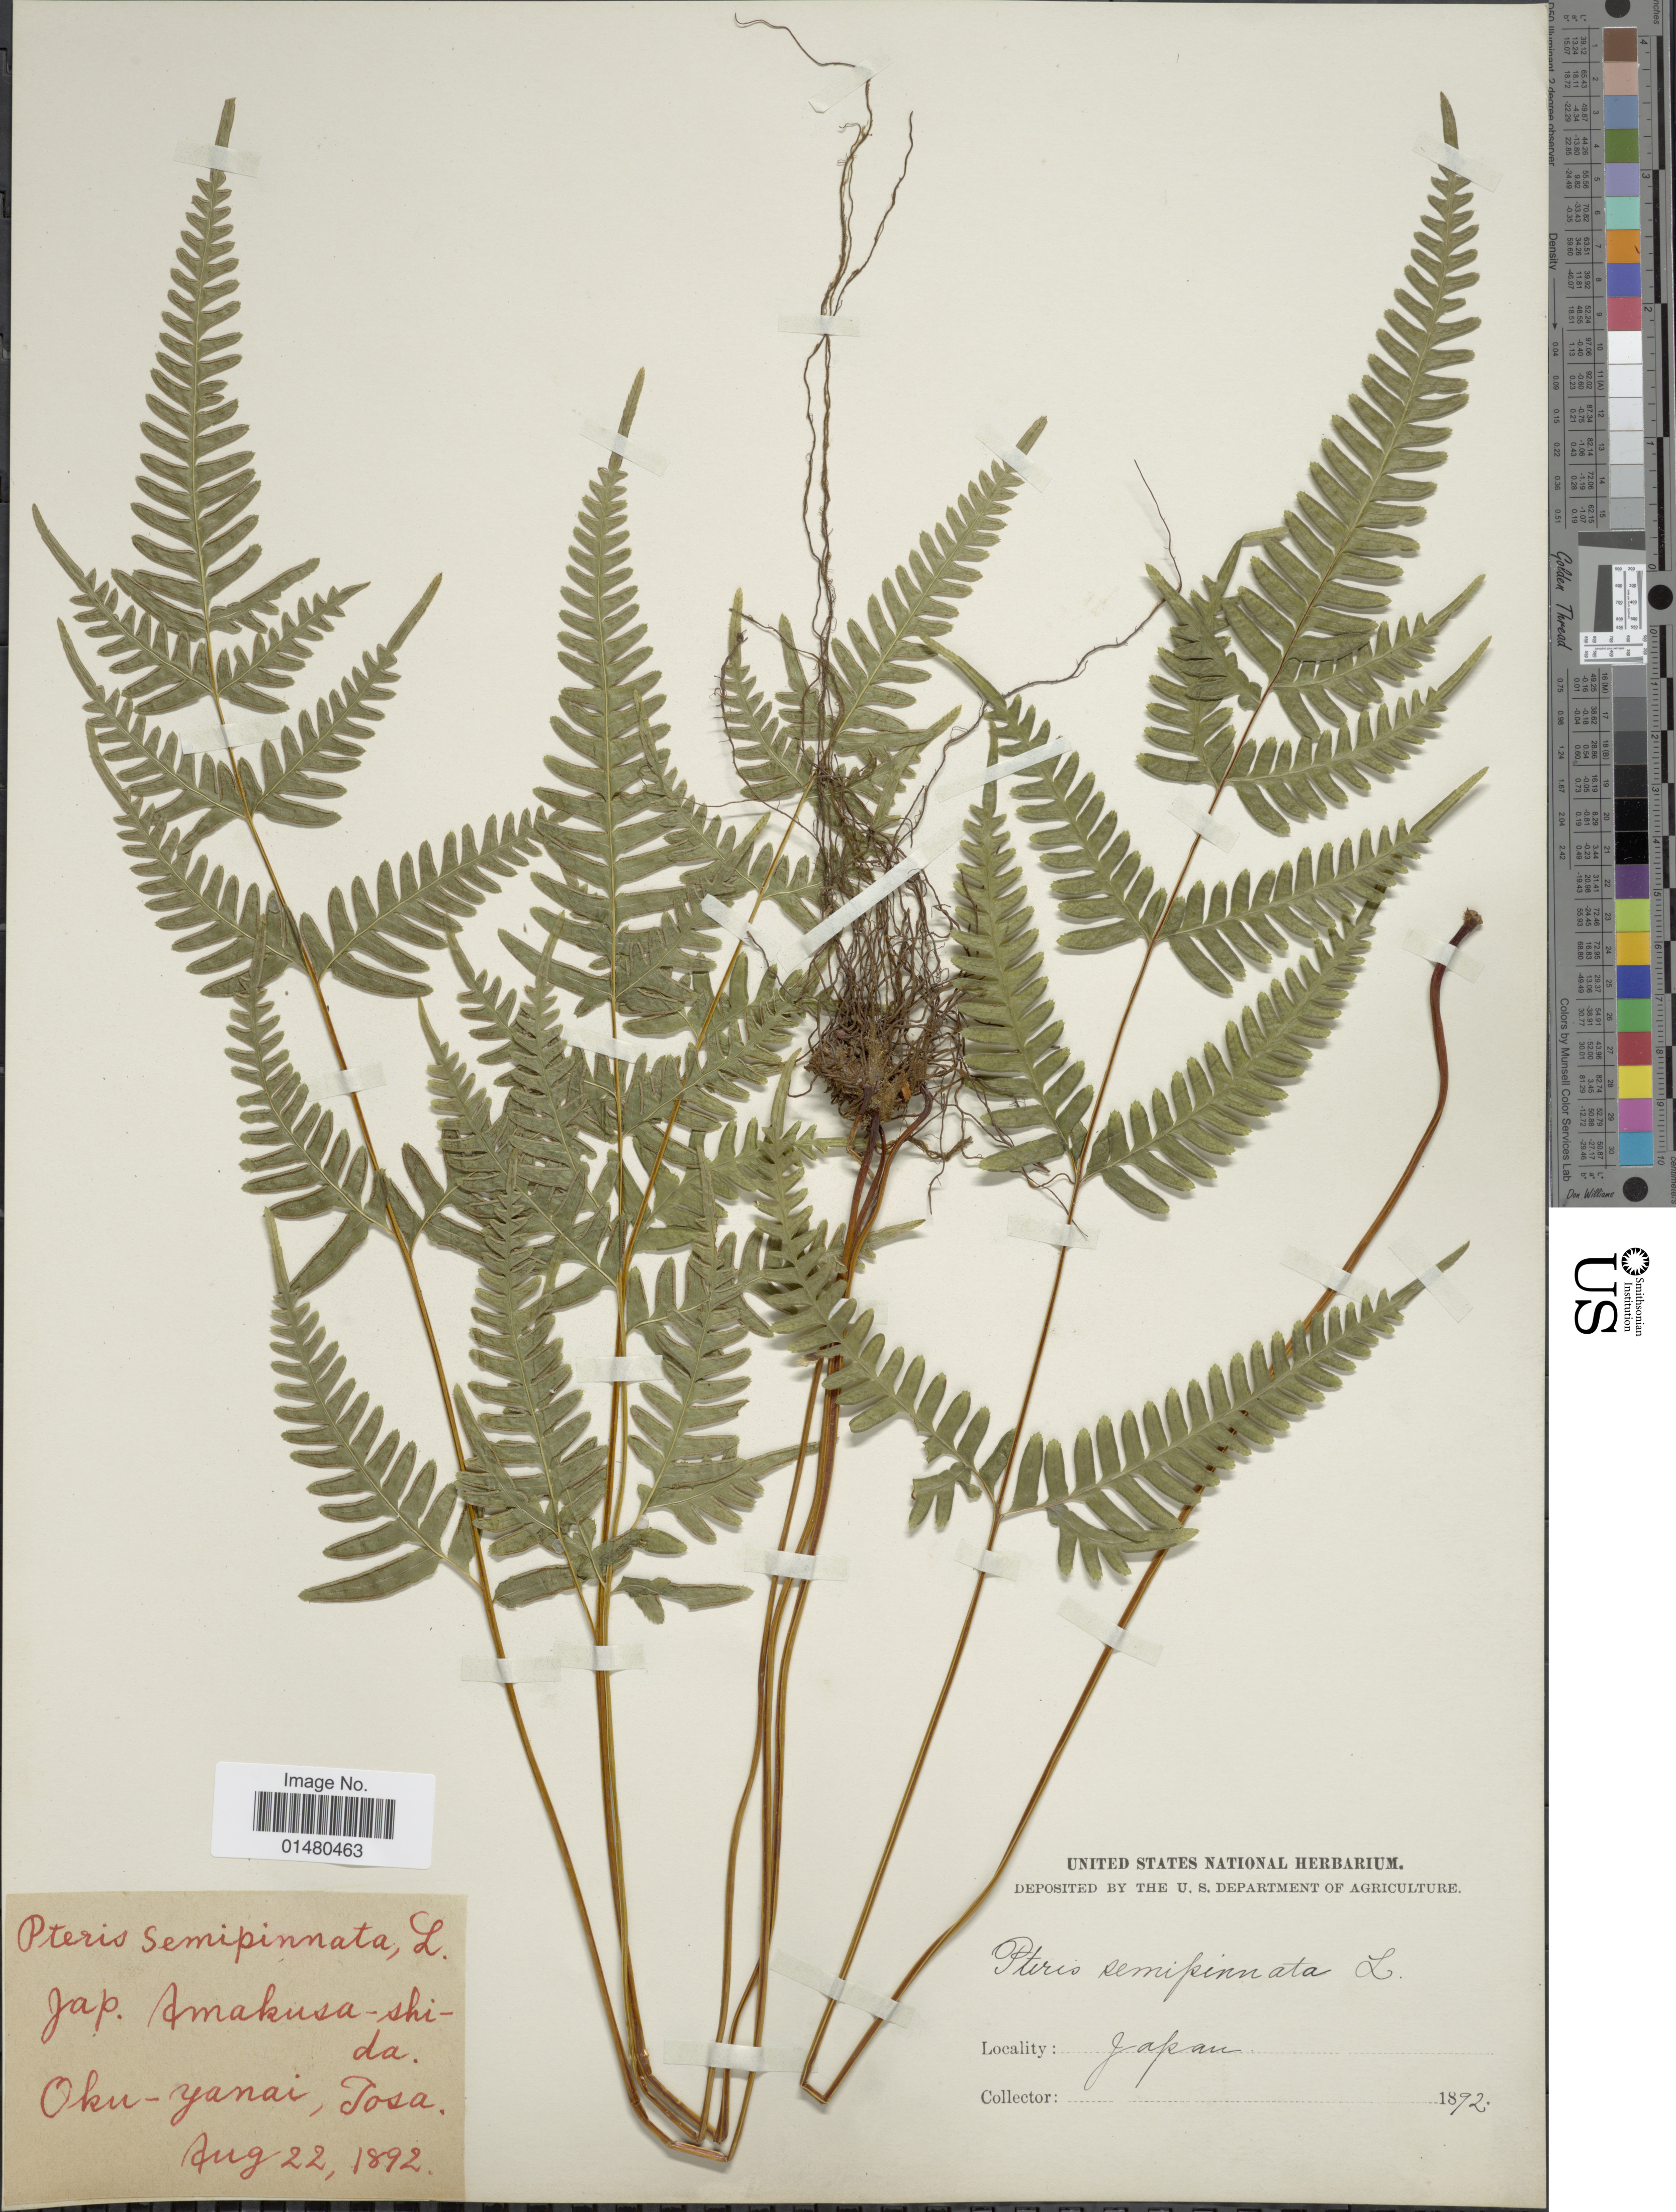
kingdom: Plantae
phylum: Tracheophyta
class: Polypodiopsida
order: Polypodiales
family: Pteridaceae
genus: Pteris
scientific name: Pteris dispar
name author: Kunze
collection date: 1892-08-22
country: Japan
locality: Oku-yanai, Tosa